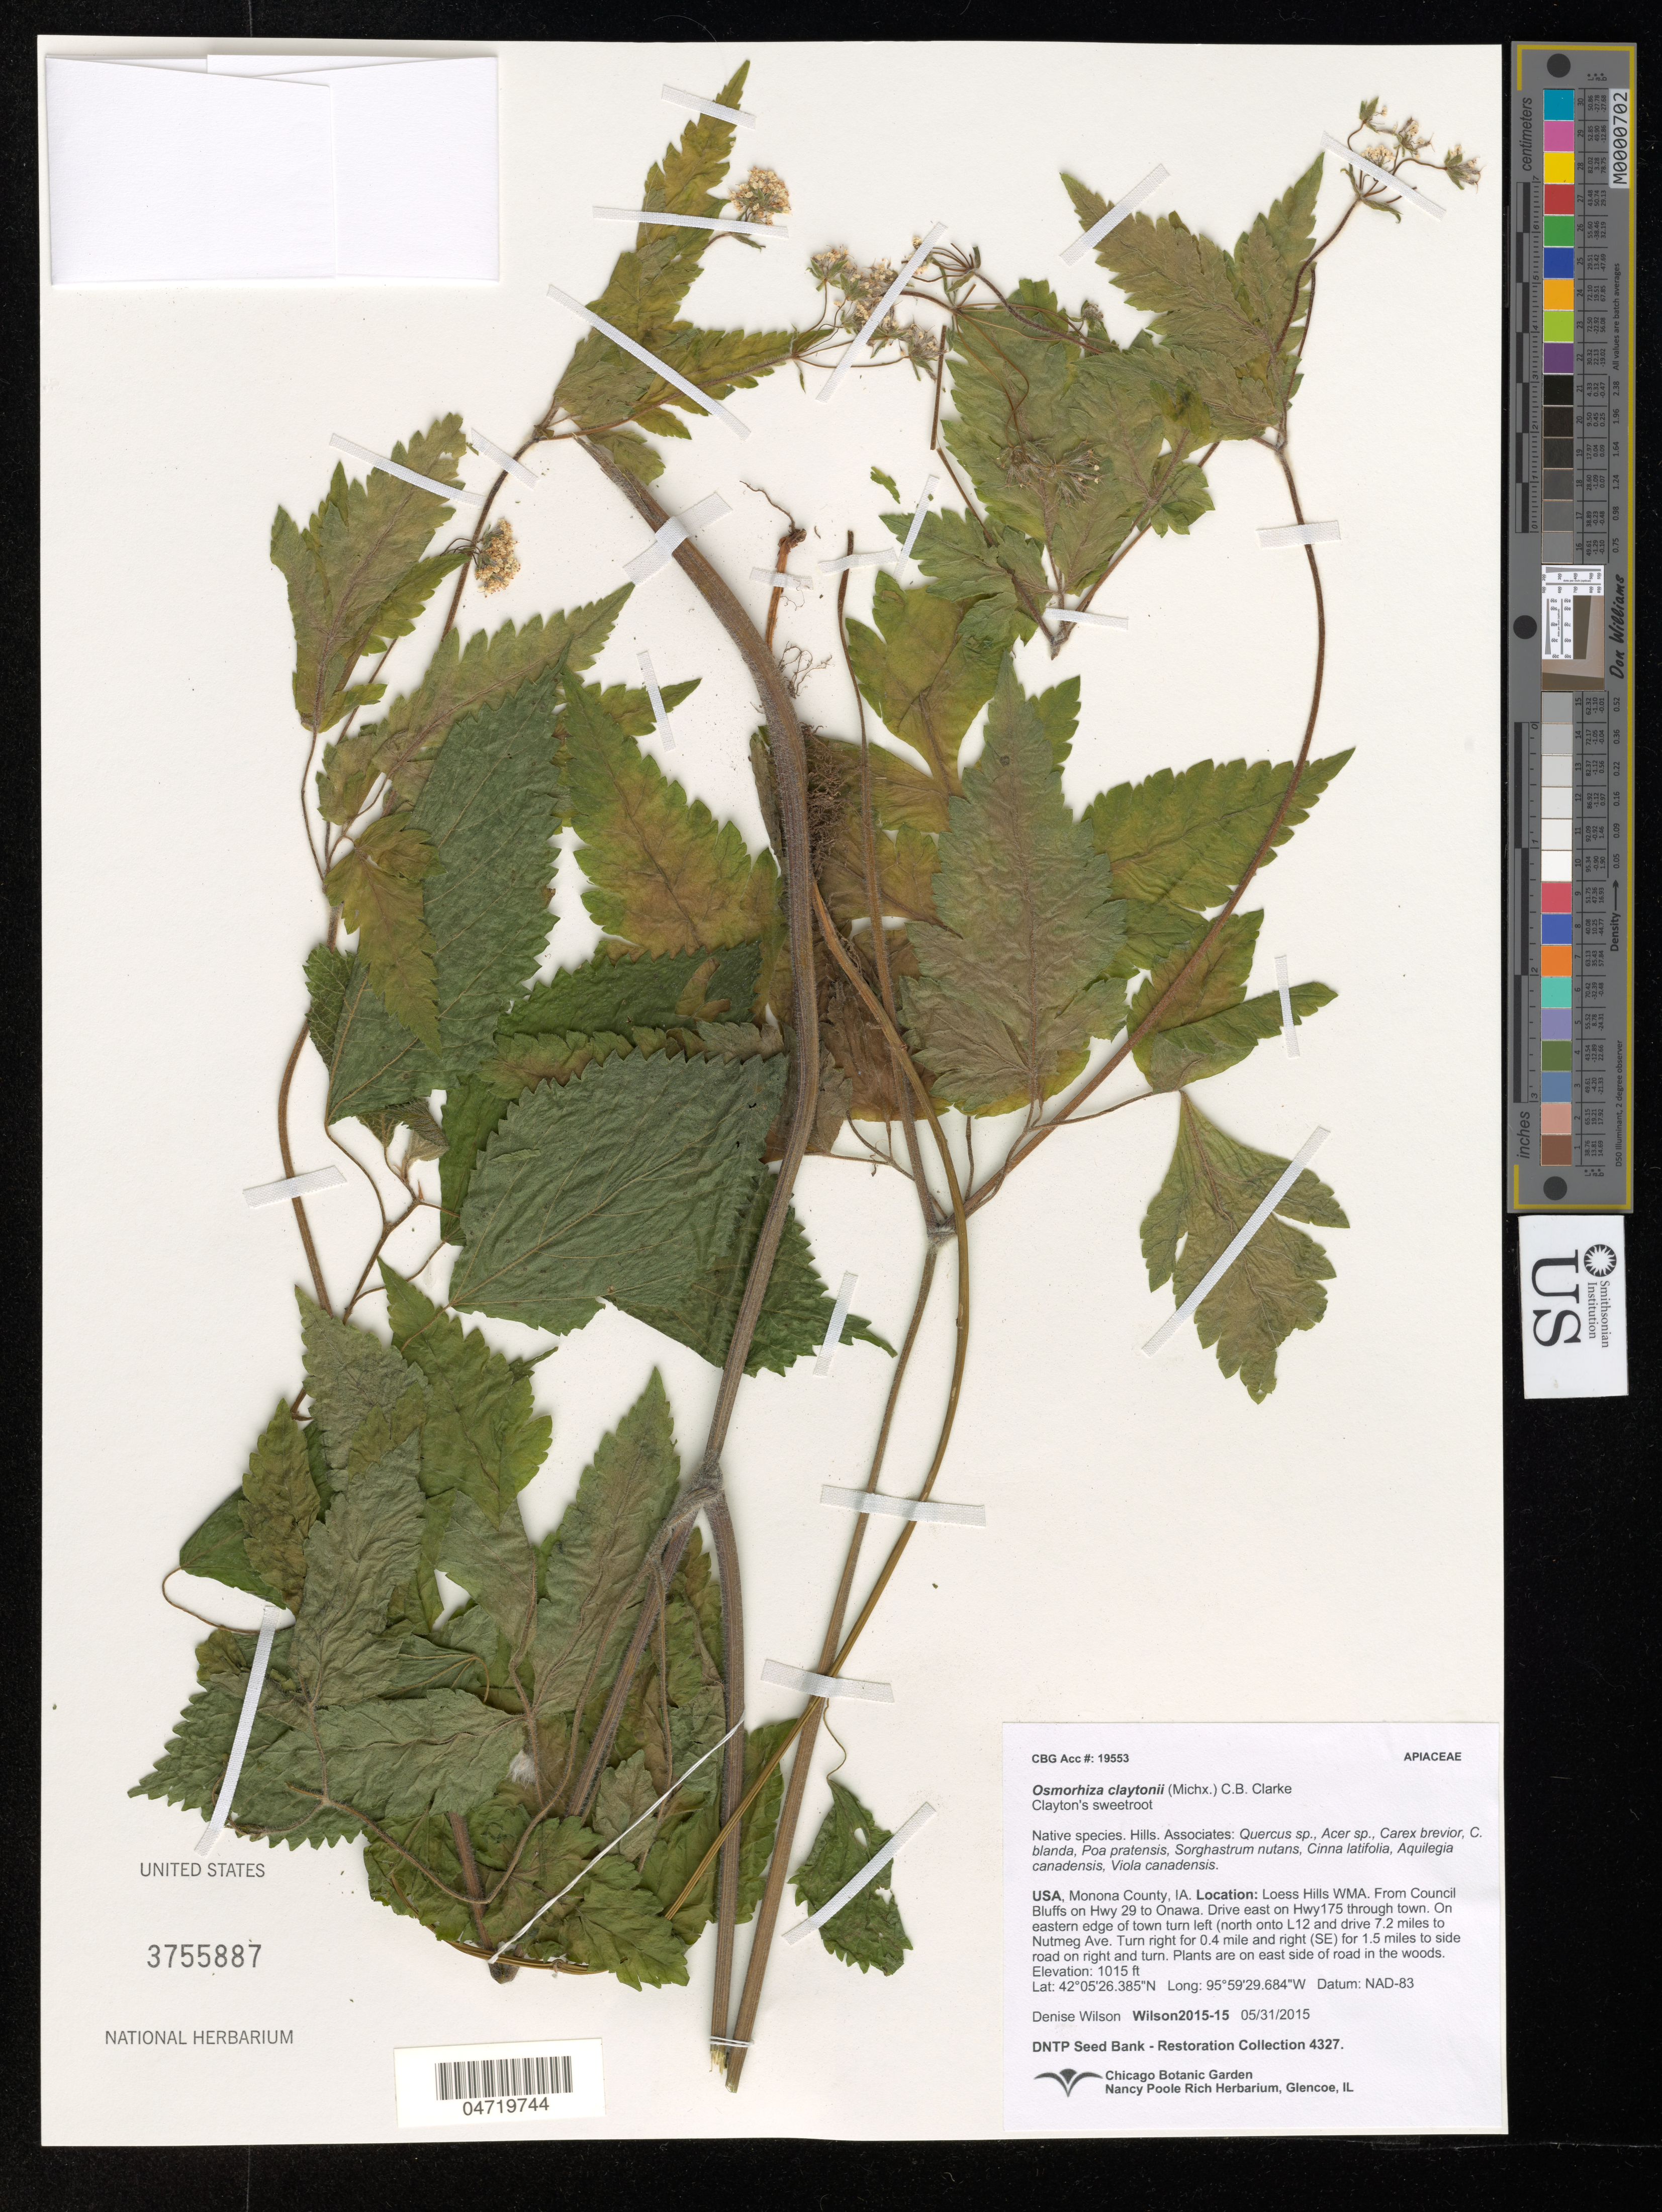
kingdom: Plantae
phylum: Tracheophyta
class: Magnoliopsida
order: Apiales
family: Apiaceae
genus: Osmorhiza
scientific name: Osmorhiza claytonii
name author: (Michx.) C.B. Clarke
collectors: D. Wilson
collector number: Wilson2015-15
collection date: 2015-05-31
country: United States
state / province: Iowa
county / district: Monona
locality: Loess Hills WMA. From Council Bluffs on Hwy 29 to Onawa. E on Hwy 175 through town. On eastern edge of town, left, N onto L12, 7.2 miles to Nutmeg Ave. Right for 0.4 mile and righ (SE) for 1.5 miles to side road, turn right. Plants on east side of road in woods.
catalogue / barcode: US 3755887